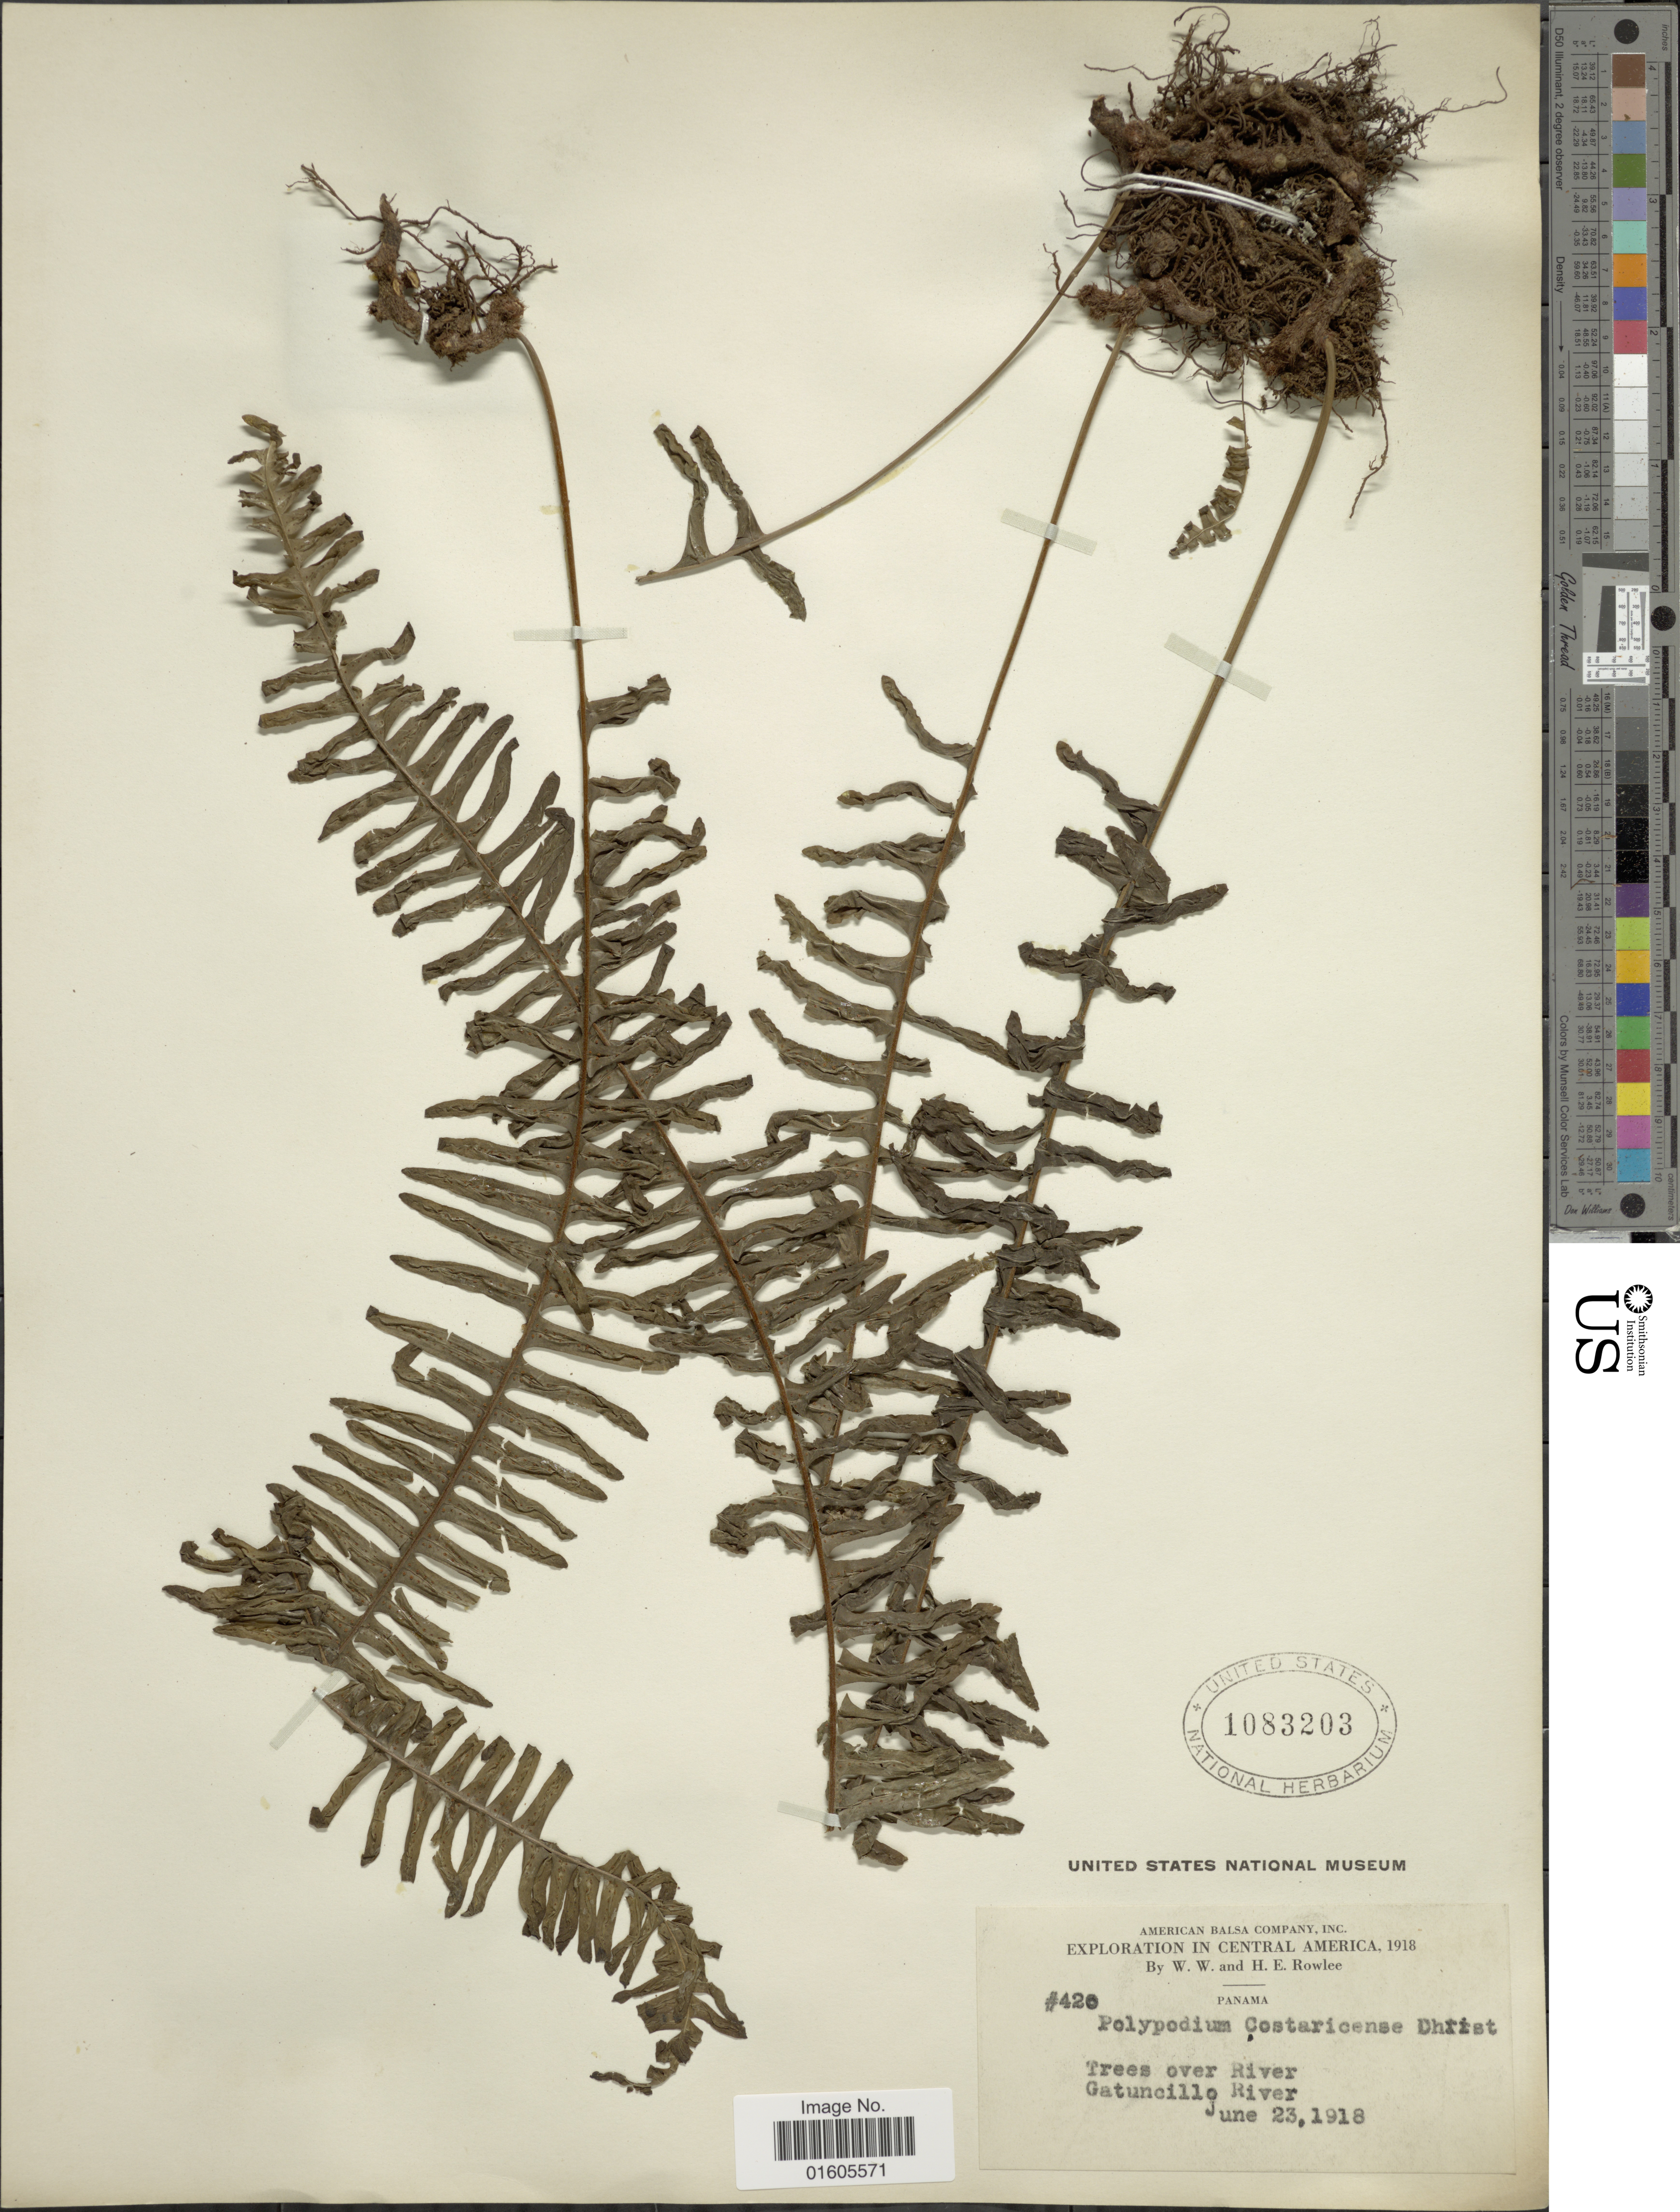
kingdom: Plantae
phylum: Tracheophyta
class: Polypodiopsida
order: Polypodiales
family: Polypodiaceae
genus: Serpocaulon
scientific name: Serpocaulon wagneri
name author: (Mett.) A.R. Sm.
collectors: W. W. Rowlee & H. E. Rowlee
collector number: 420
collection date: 1918-06-23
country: Panama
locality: Tress over River, Catuncillo River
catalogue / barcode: US 1083203